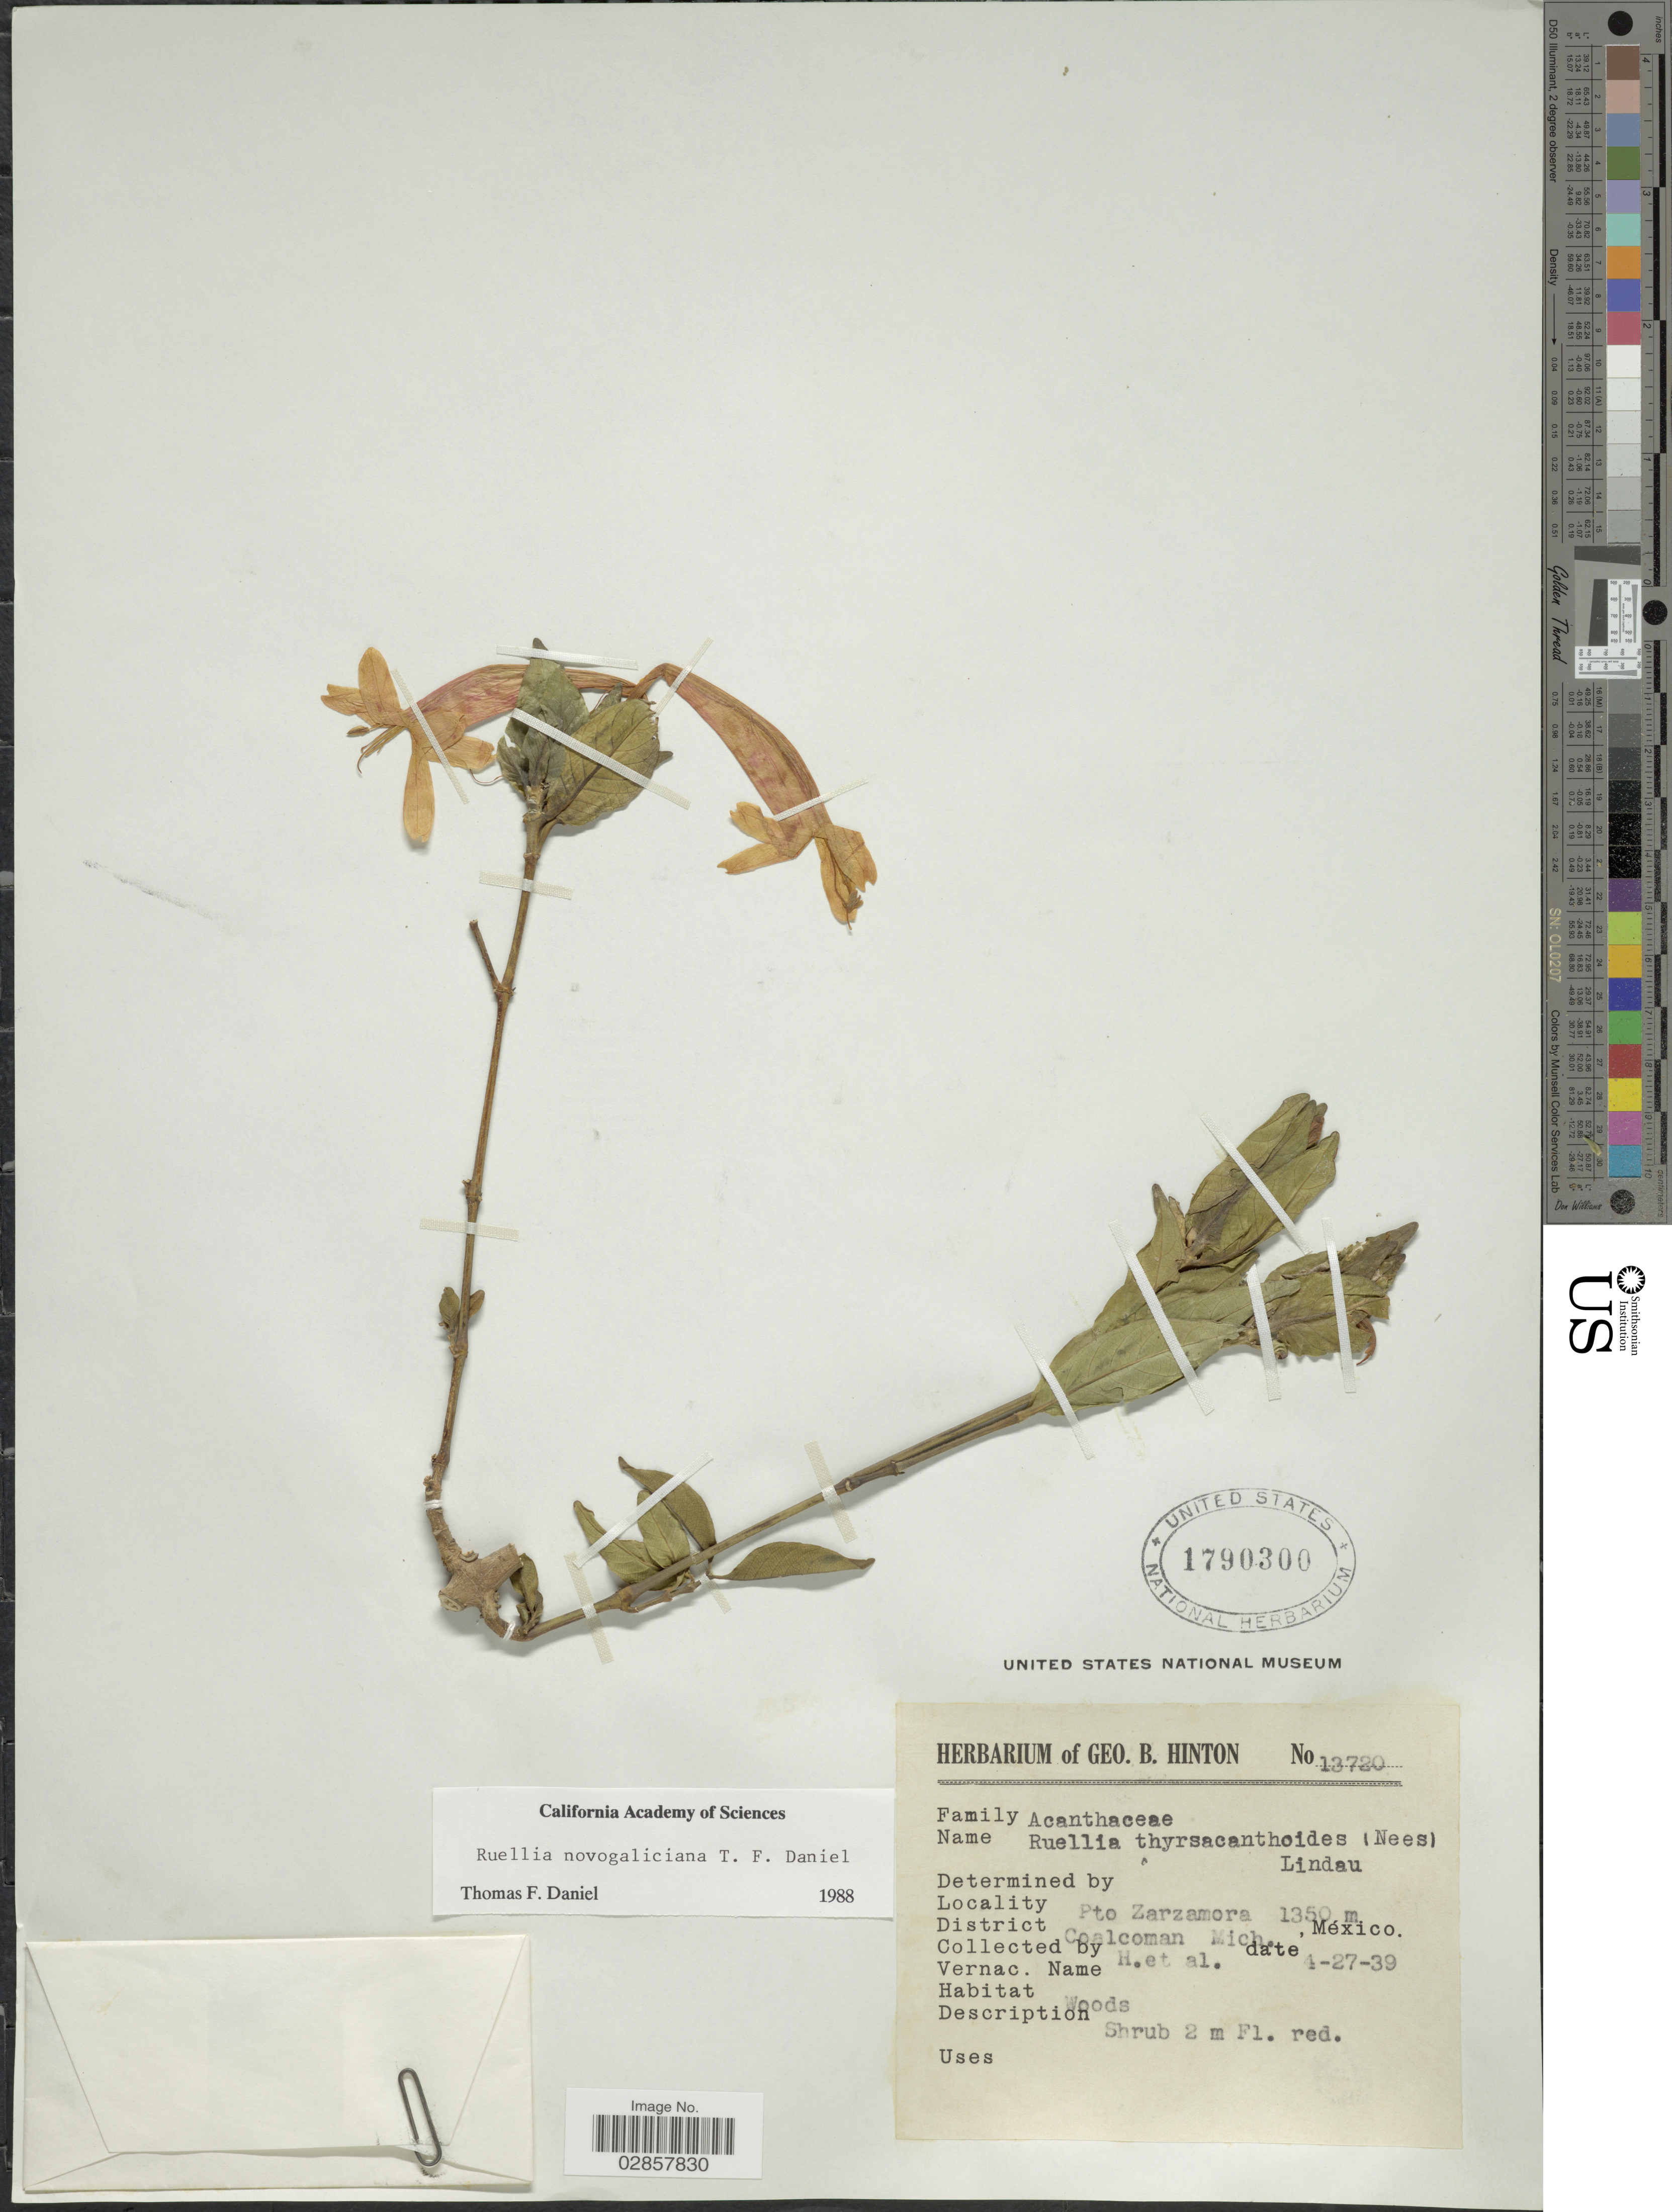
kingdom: Plantae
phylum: Tracheophyta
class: Magnoliopsida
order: Lamiales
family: Acanthaceae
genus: Ruellia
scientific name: Ruellia novogaliciana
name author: T.F. Daniel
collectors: G. B. Hinton & et al.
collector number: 13720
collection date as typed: Transcribed d/m/y: 27/4/39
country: Mexico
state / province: Michoacán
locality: Pto Zarzamora. District Coalcoman.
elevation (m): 1350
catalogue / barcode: US 1790300